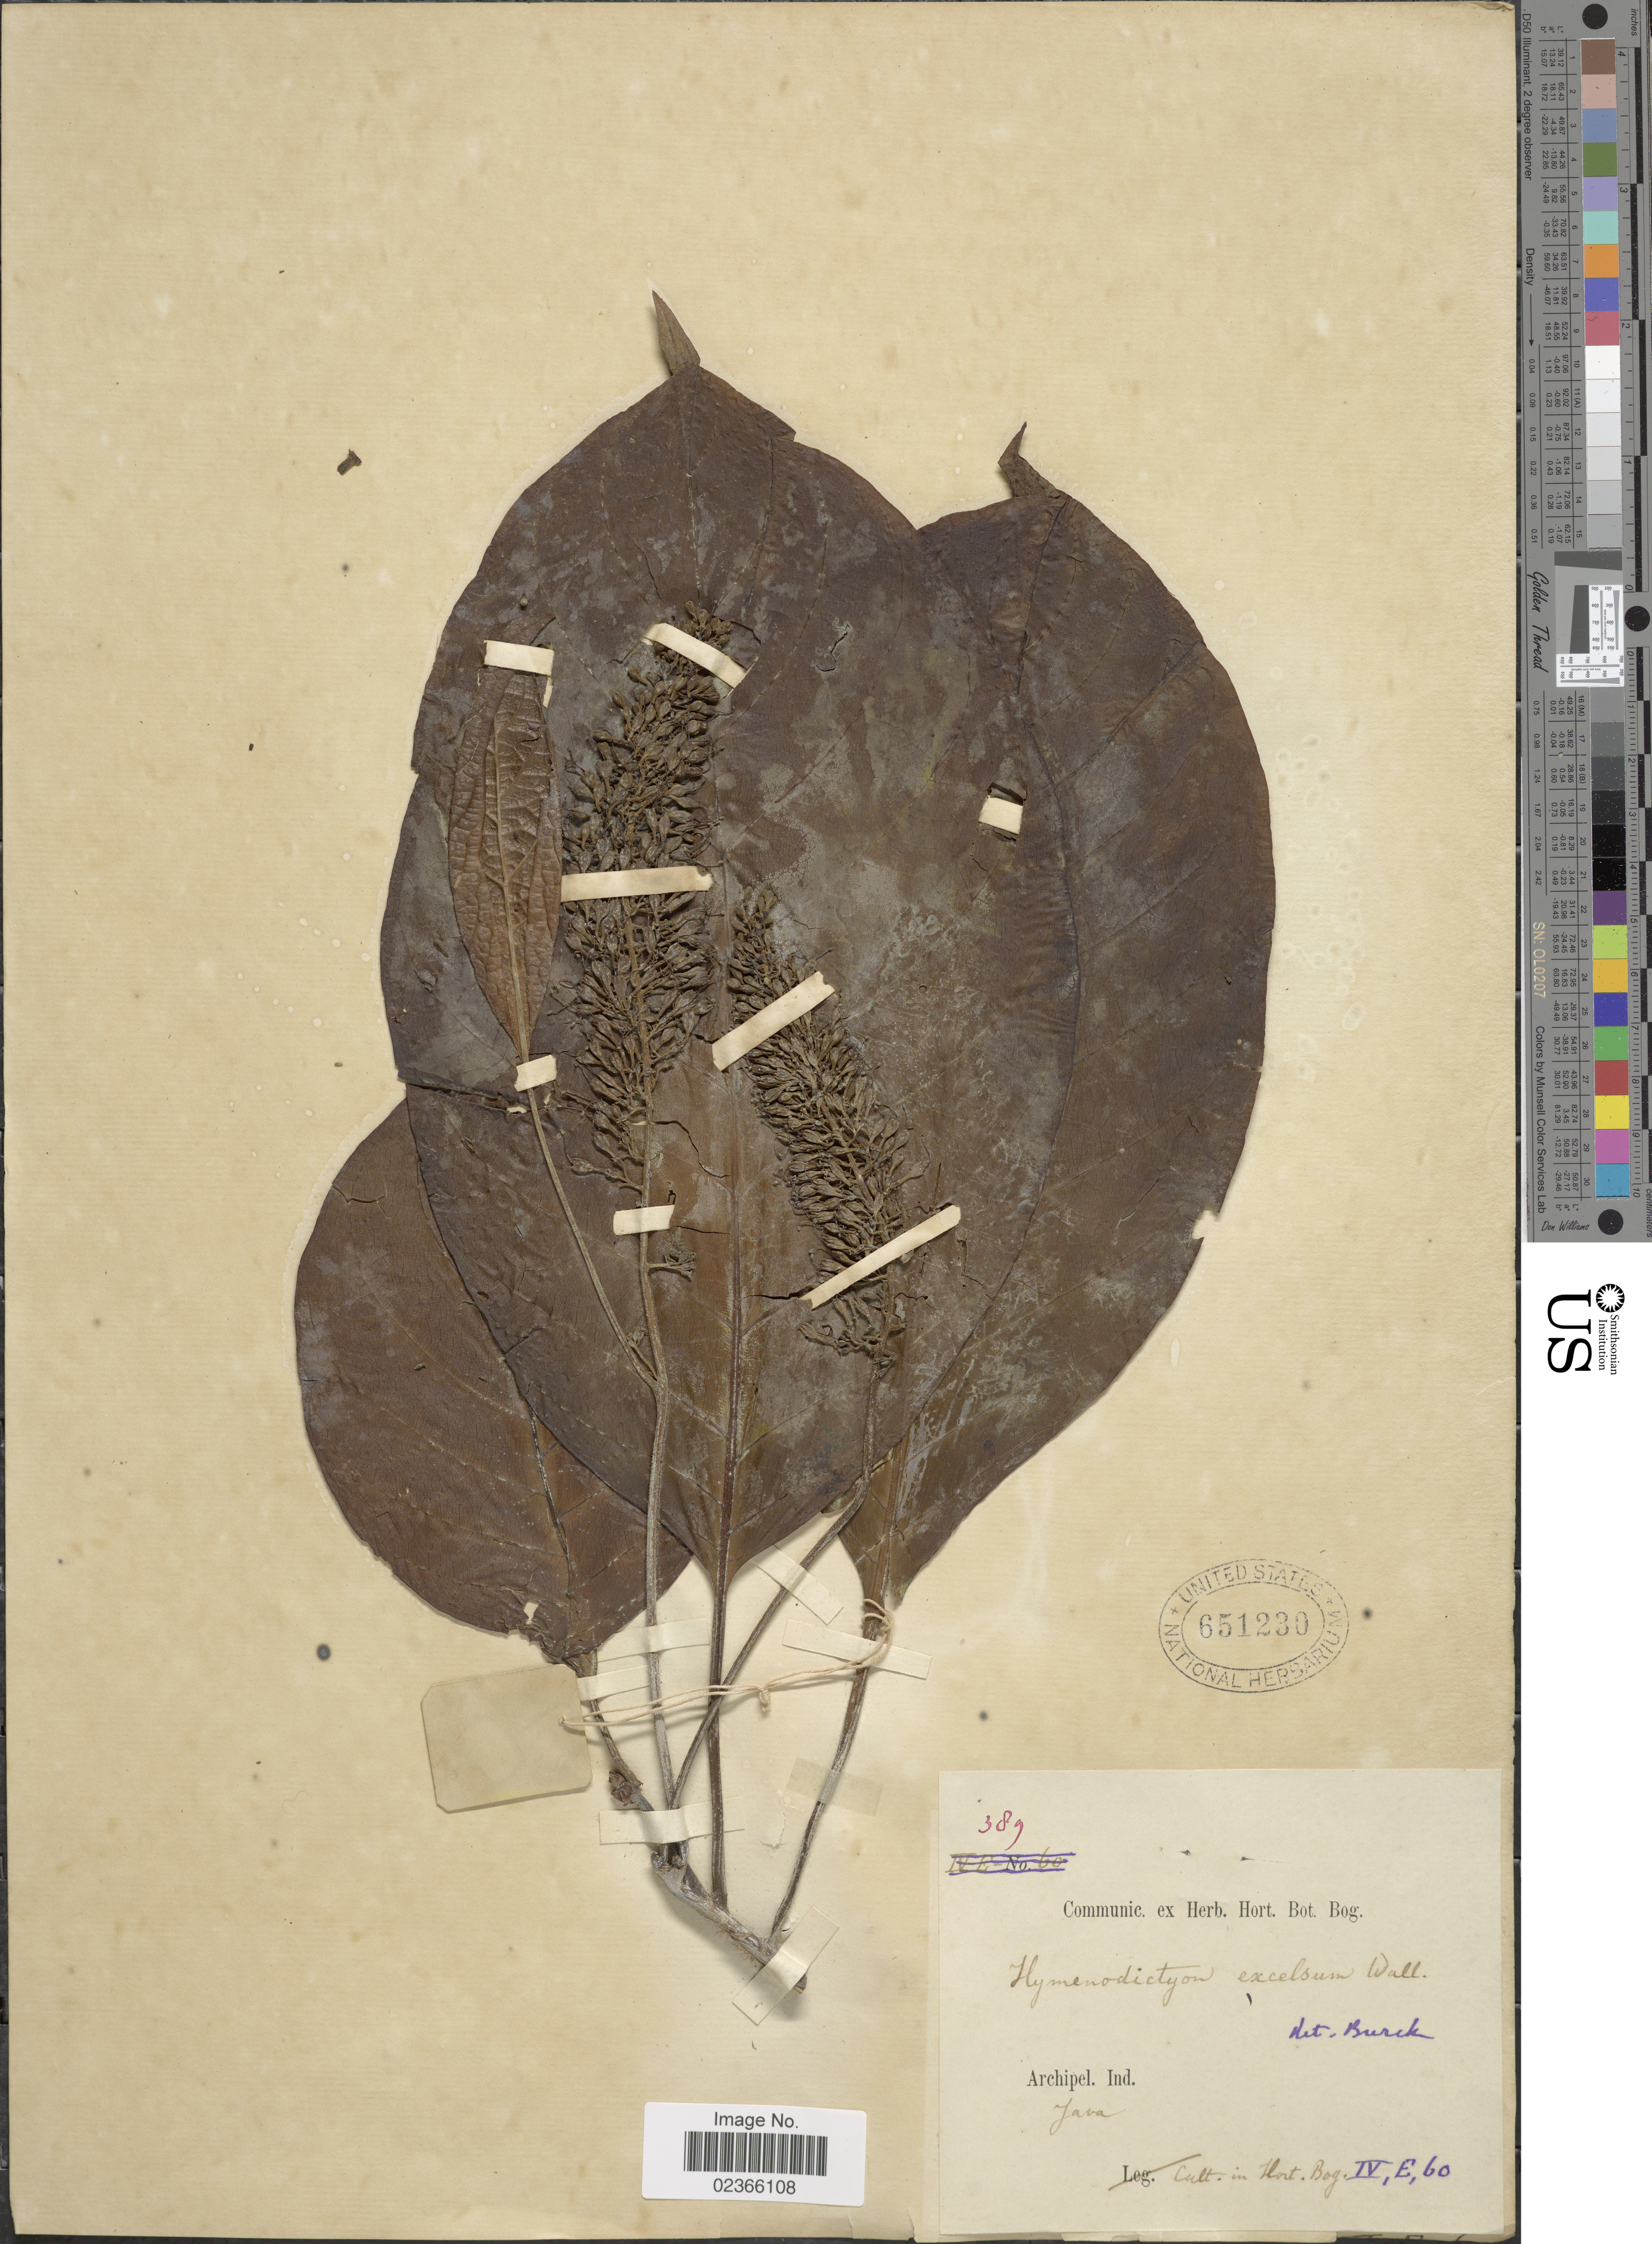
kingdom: Plantae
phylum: Tracheophyta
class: Magnoliopsida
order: Gentianales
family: Rubiaceae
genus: Hymenodictyon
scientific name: Hymenodictyon excelsum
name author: (Roxb.) Wall.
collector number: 389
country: Indonesia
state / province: Java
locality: Archipel Ind. Java. Cult in Hort Bog. Cult in Hort.Bog IV, E, 60.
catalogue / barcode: US 651230